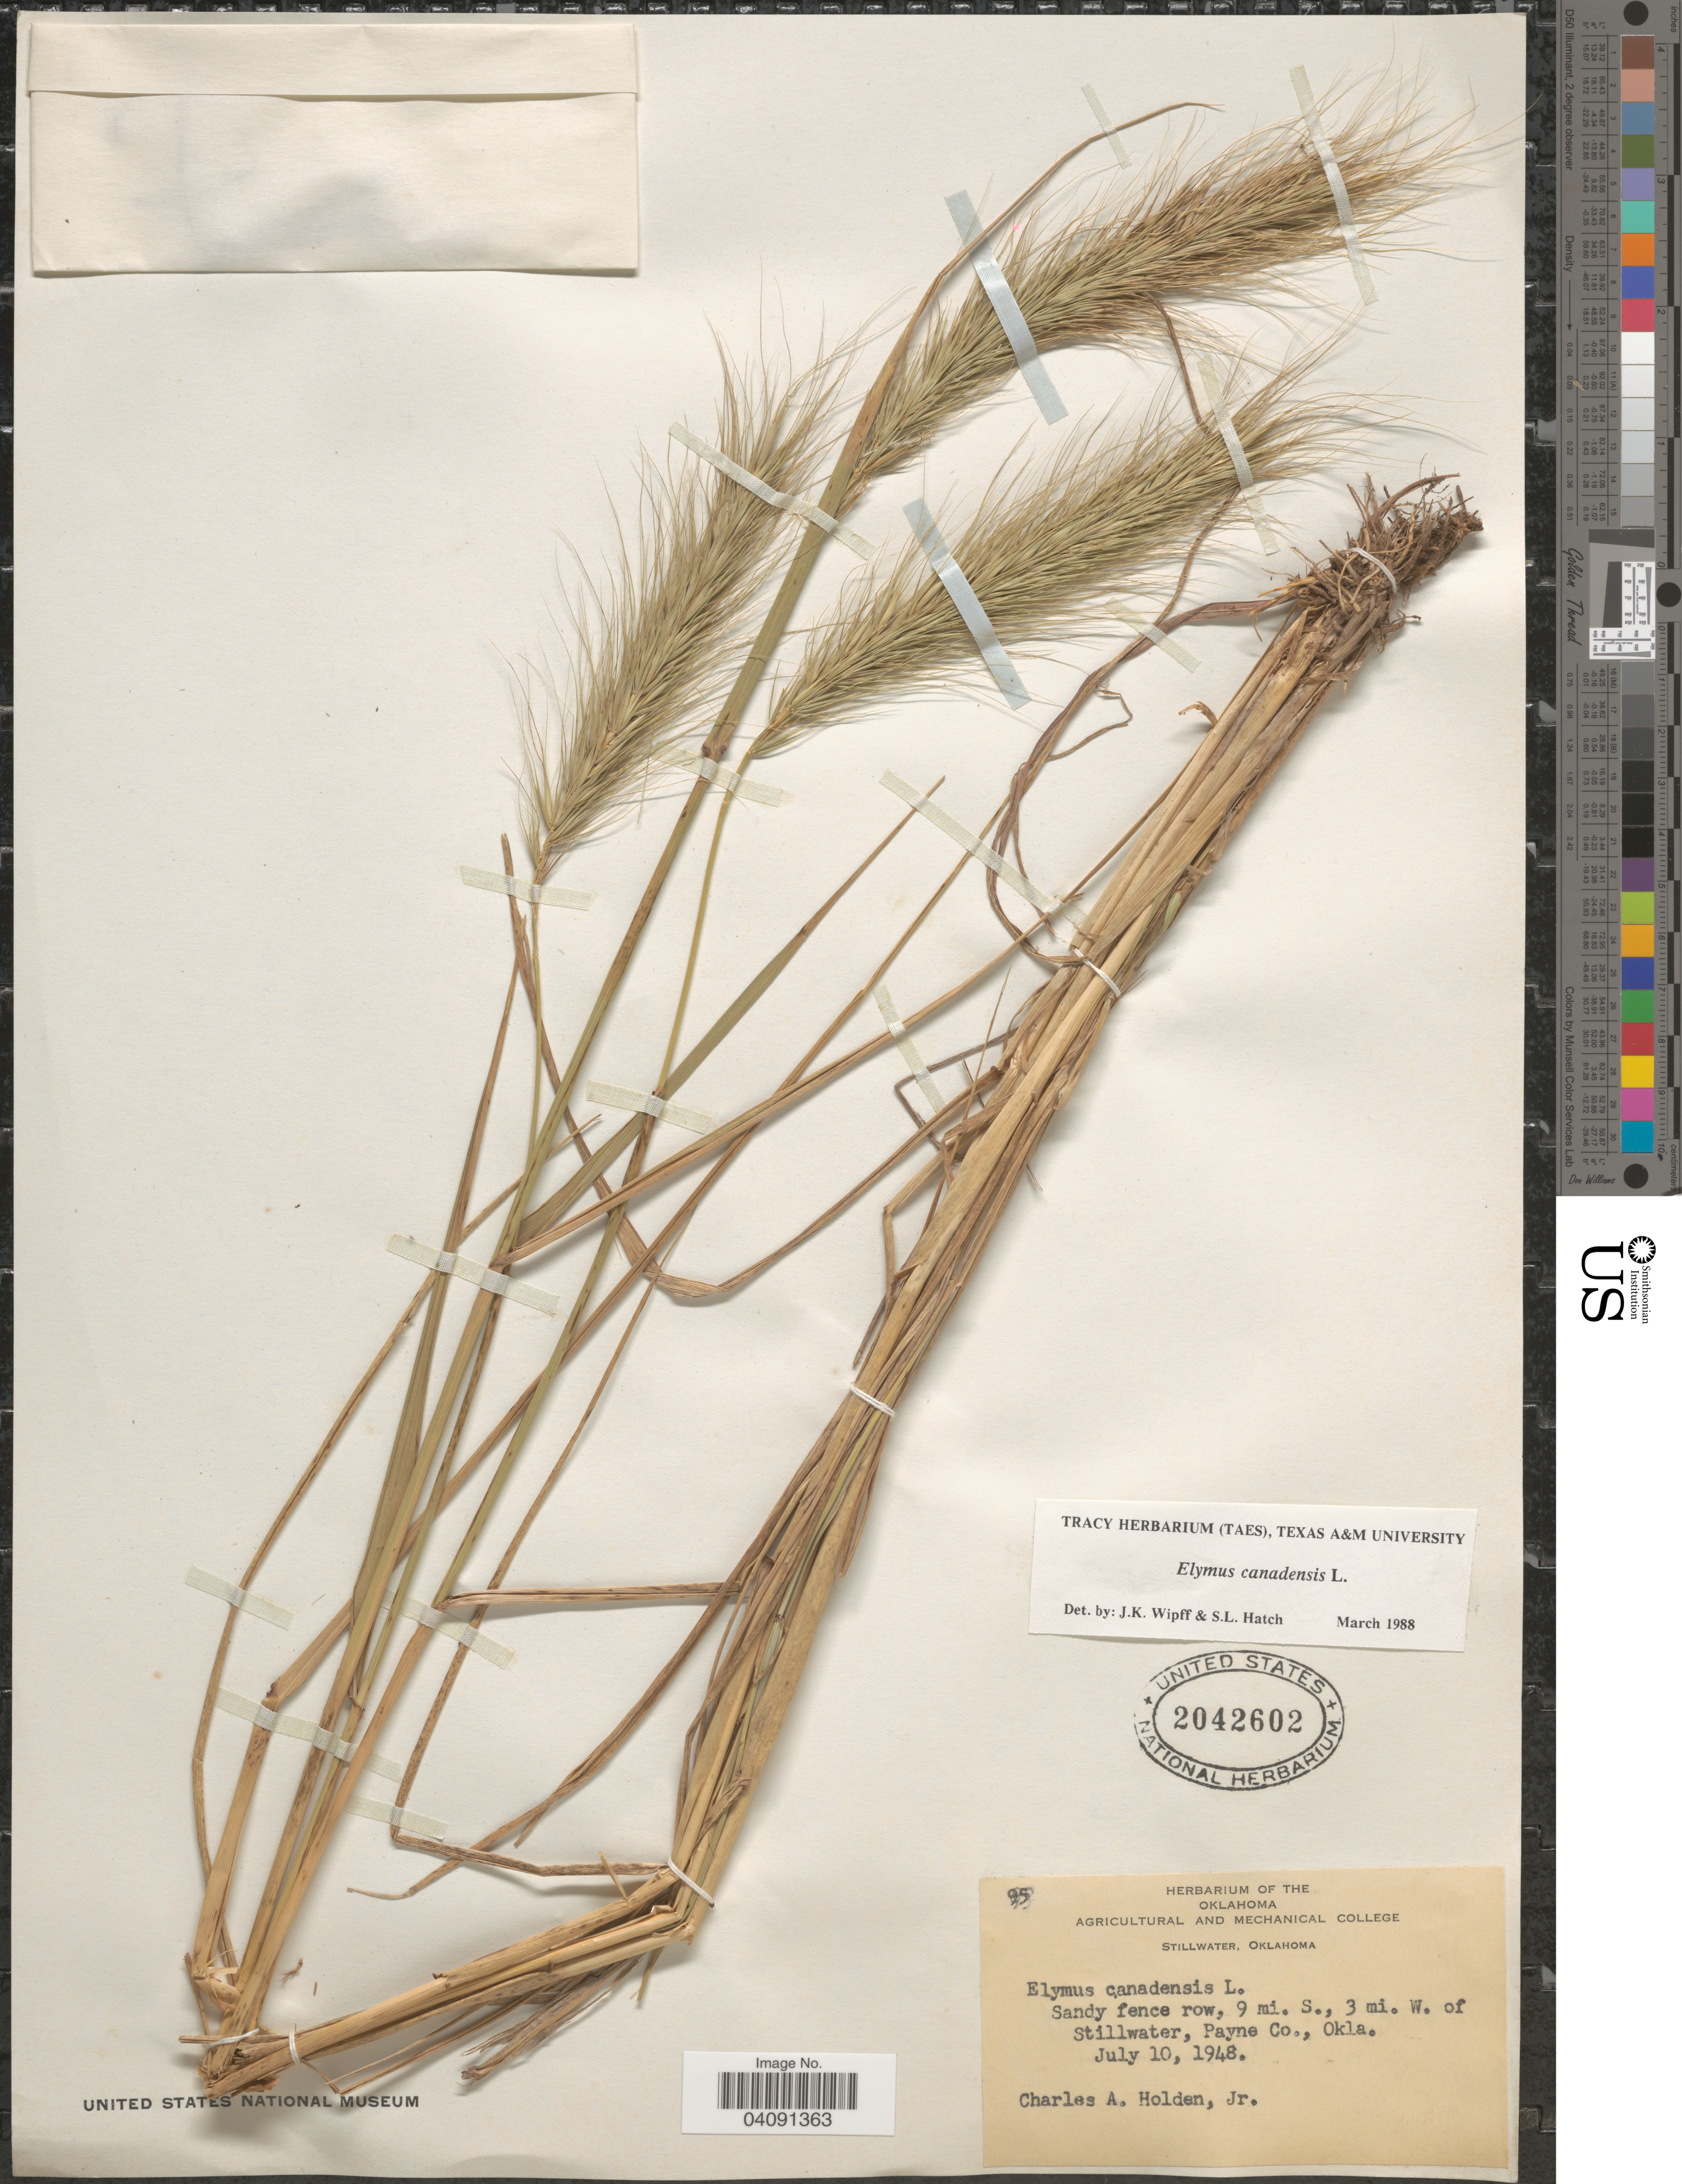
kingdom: Plantae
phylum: Tracheophyta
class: Liliopsida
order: Poales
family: Poaceae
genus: Elymus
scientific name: Elymus canadensis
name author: L.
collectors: C. Holden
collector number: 95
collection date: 1948-07-10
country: United States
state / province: Oklahoma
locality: Sandy fence row, 9 mi. S., 3 mi. W. of Stillwater, Payne Co.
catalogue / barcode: US 2042602